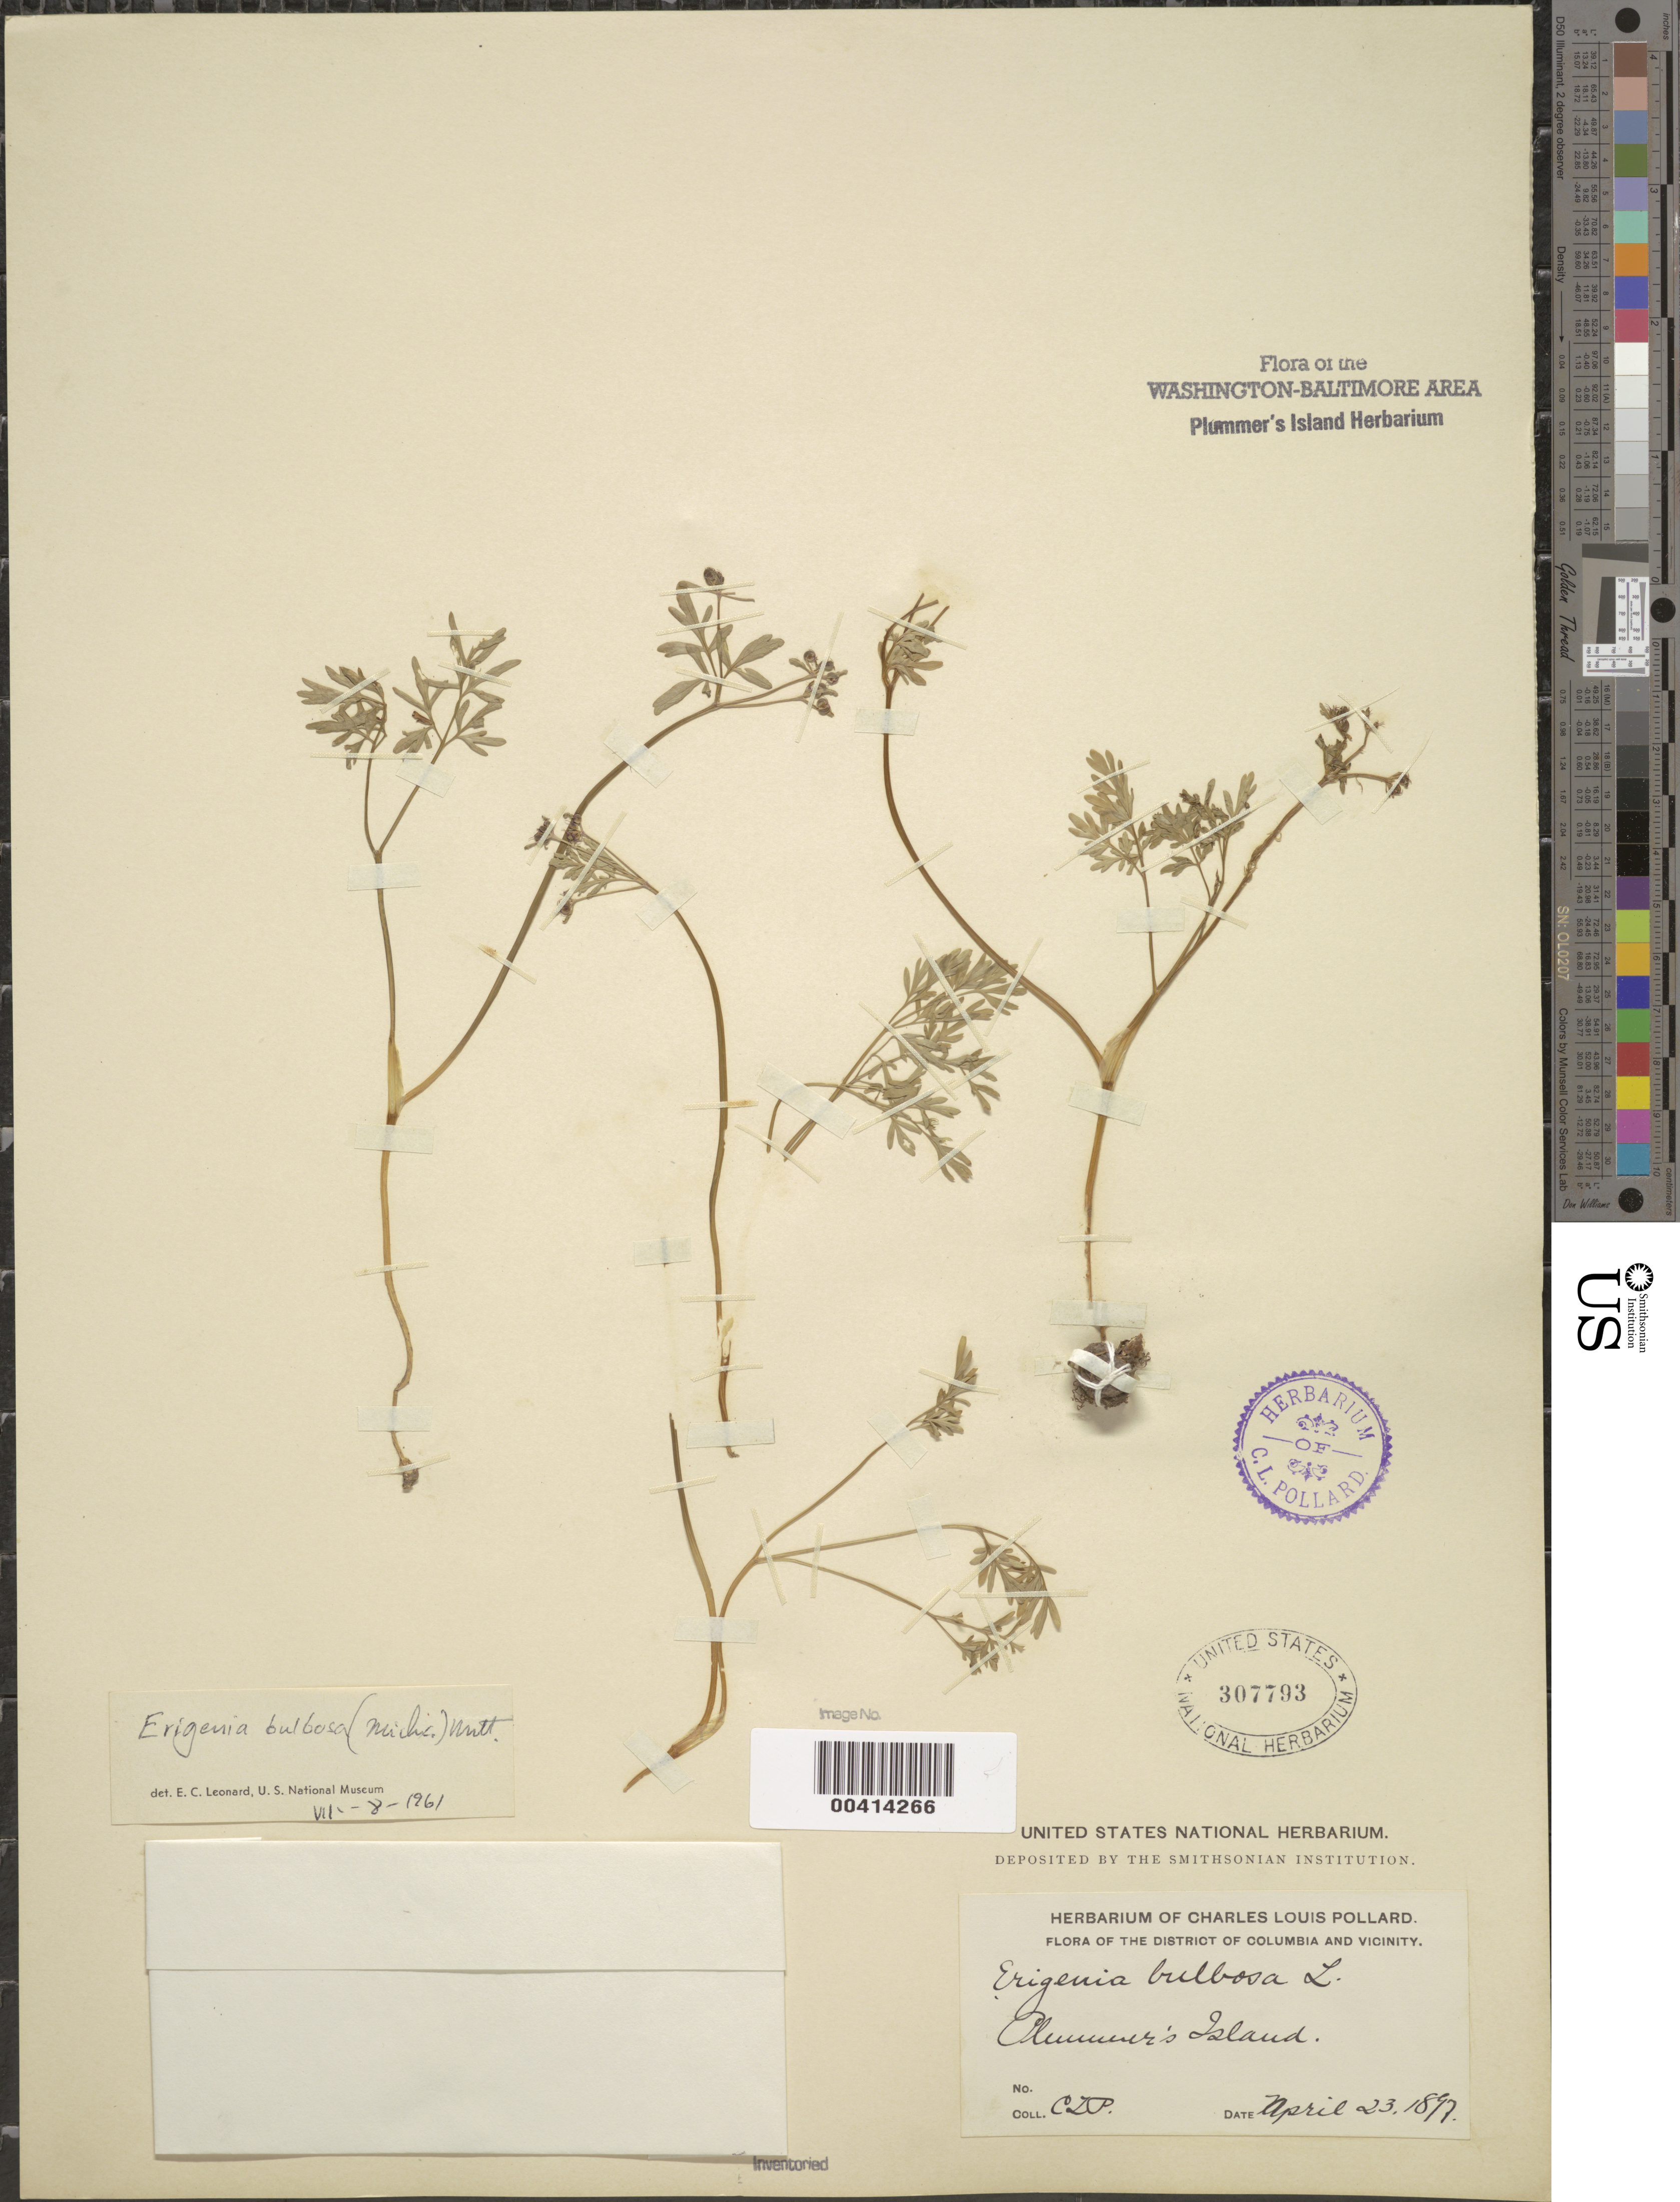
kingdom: Plantae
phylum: Tracheophyta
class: Magnoliopsida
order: Apiales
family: Apiaceae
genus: Erigenia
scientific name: Erigenia bulbosa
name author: (Michx.) Nutt.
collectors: C. L. Pollard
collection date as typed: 23 Apr 1897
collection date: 1897-04-23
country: United States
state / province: Maryland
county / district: Montgomery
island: Plummers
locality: Plummer's Island C. & O. Canal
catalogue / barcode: US 307793